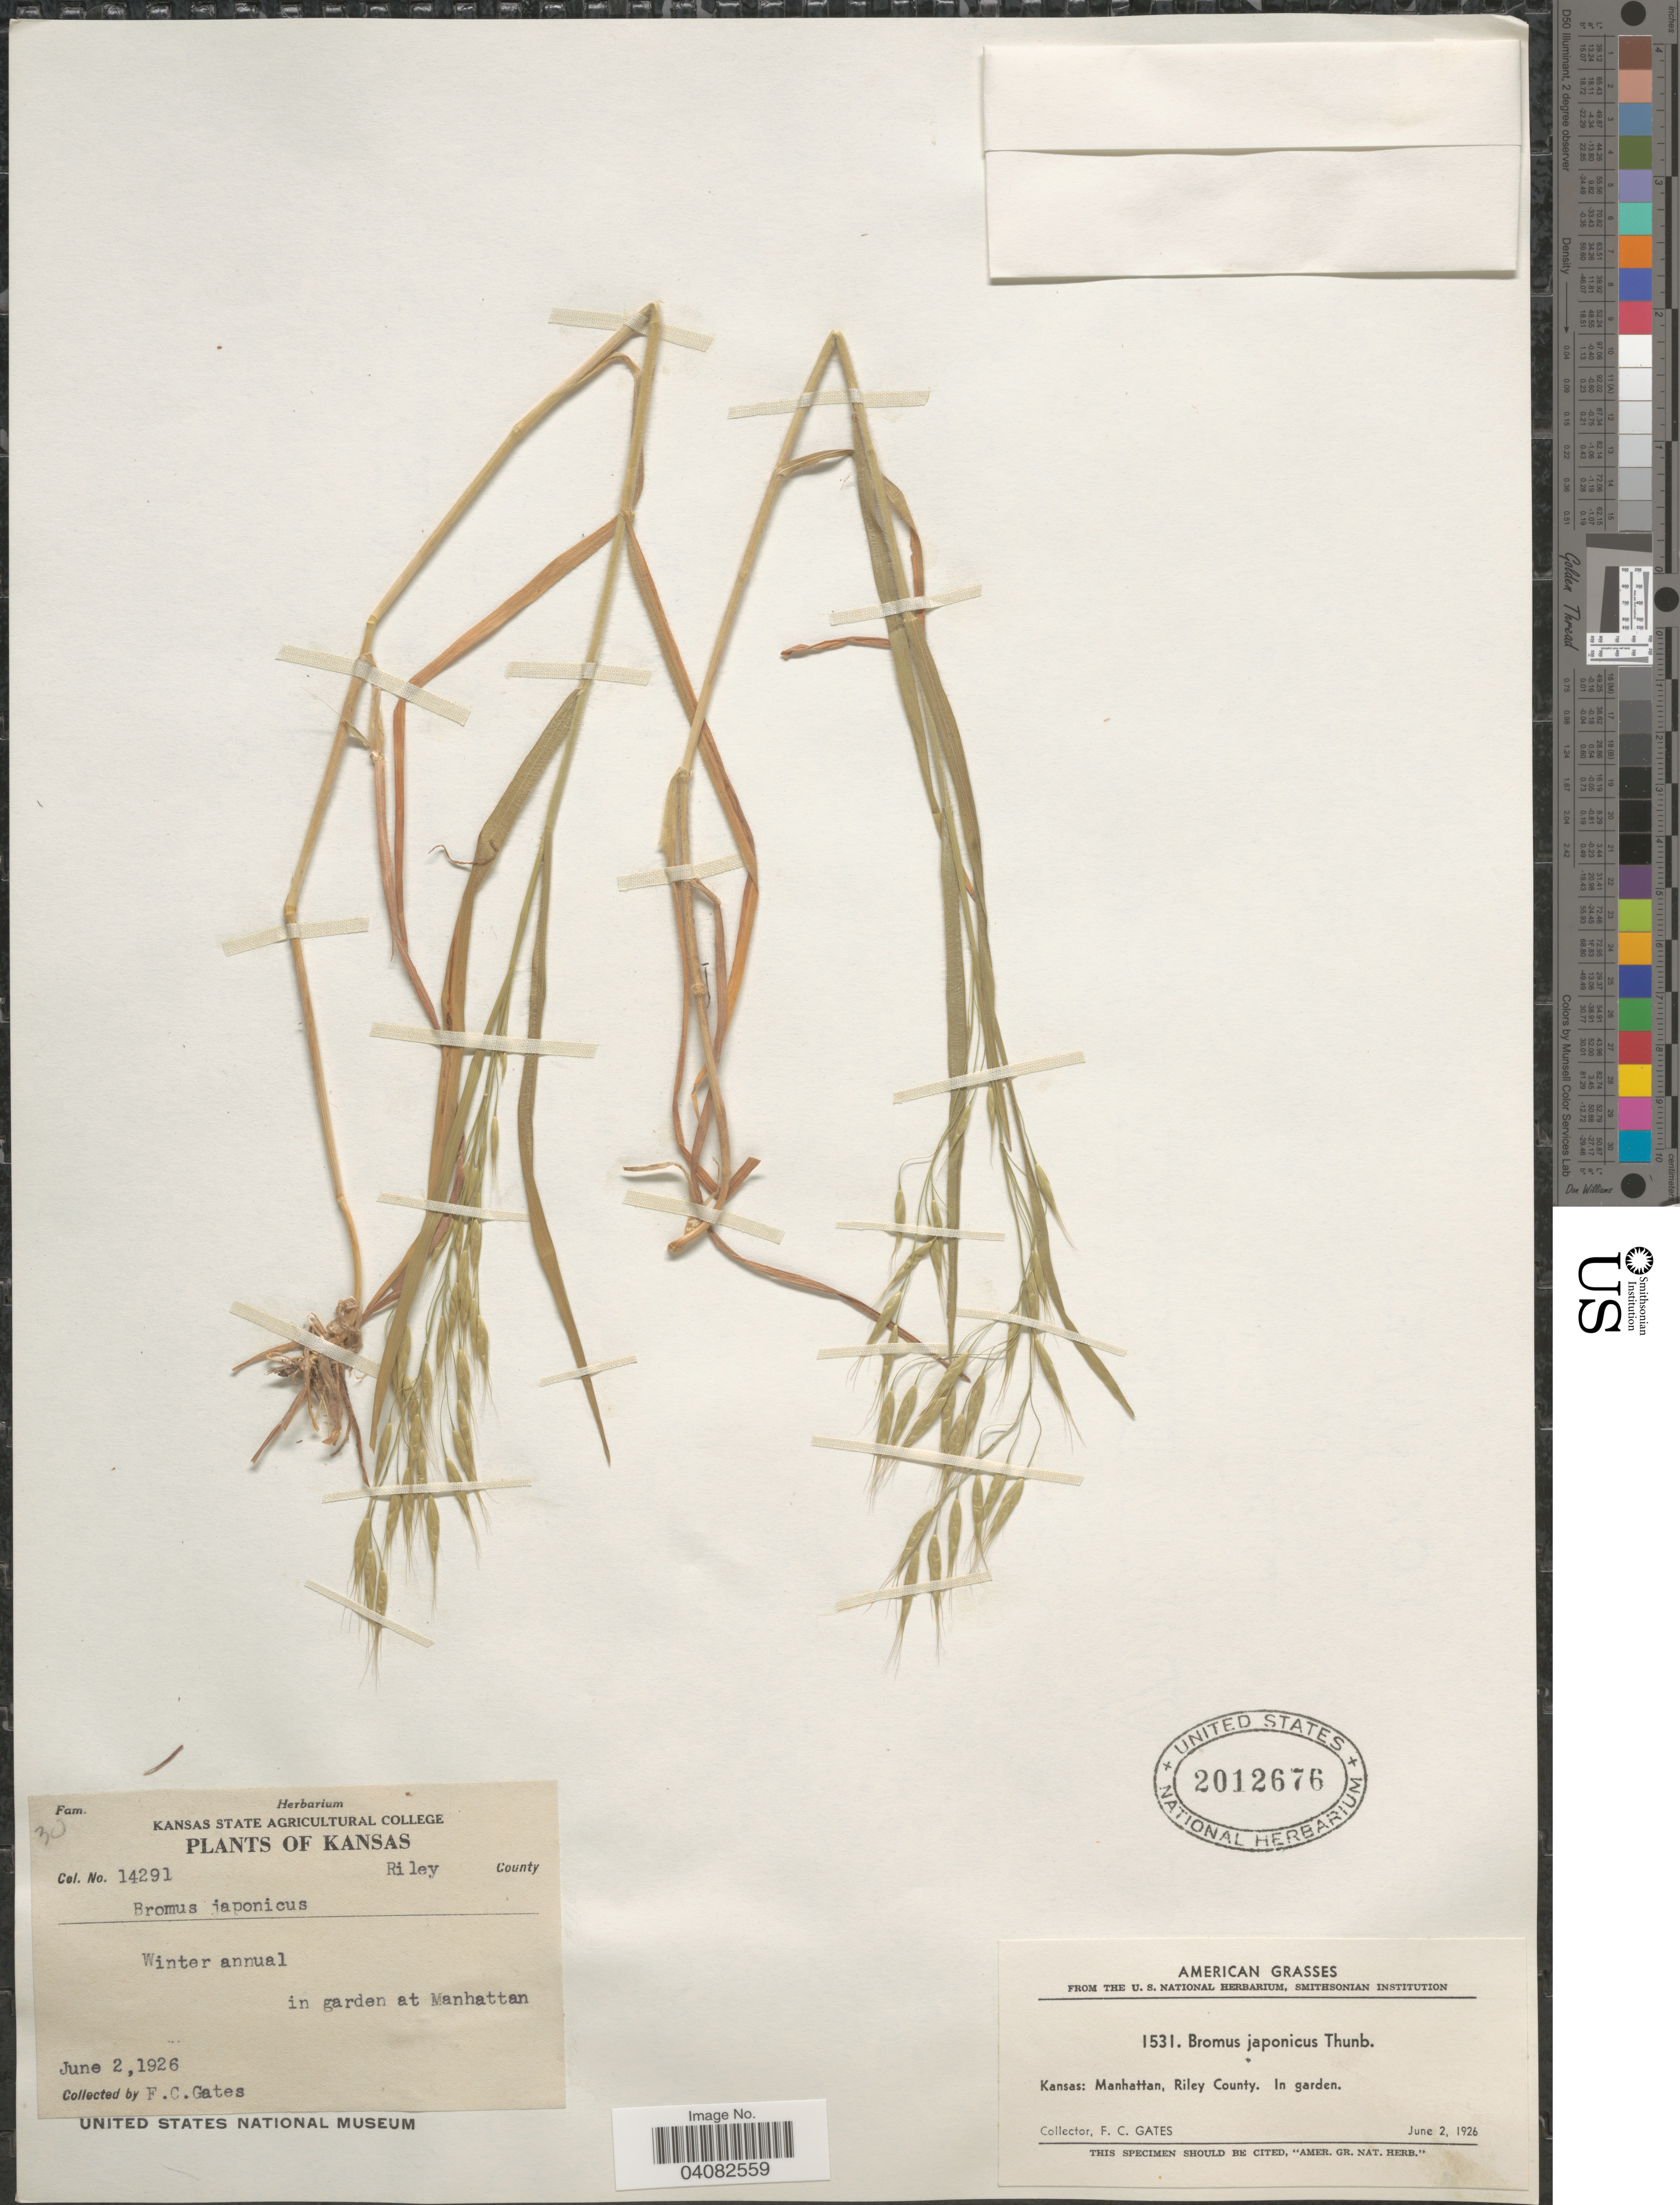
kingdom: Plantae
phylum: Tracheophyta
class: Liliopsida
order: Poales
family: Poaceae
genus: Bromus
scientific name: Bromus japonicus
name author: Houtt.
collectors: F. C. Gates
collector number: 14291/1531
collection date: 1926-06-02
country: United States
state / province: Kansas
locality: Riley County. In garden at Manhattan.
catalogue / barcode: US 2012676